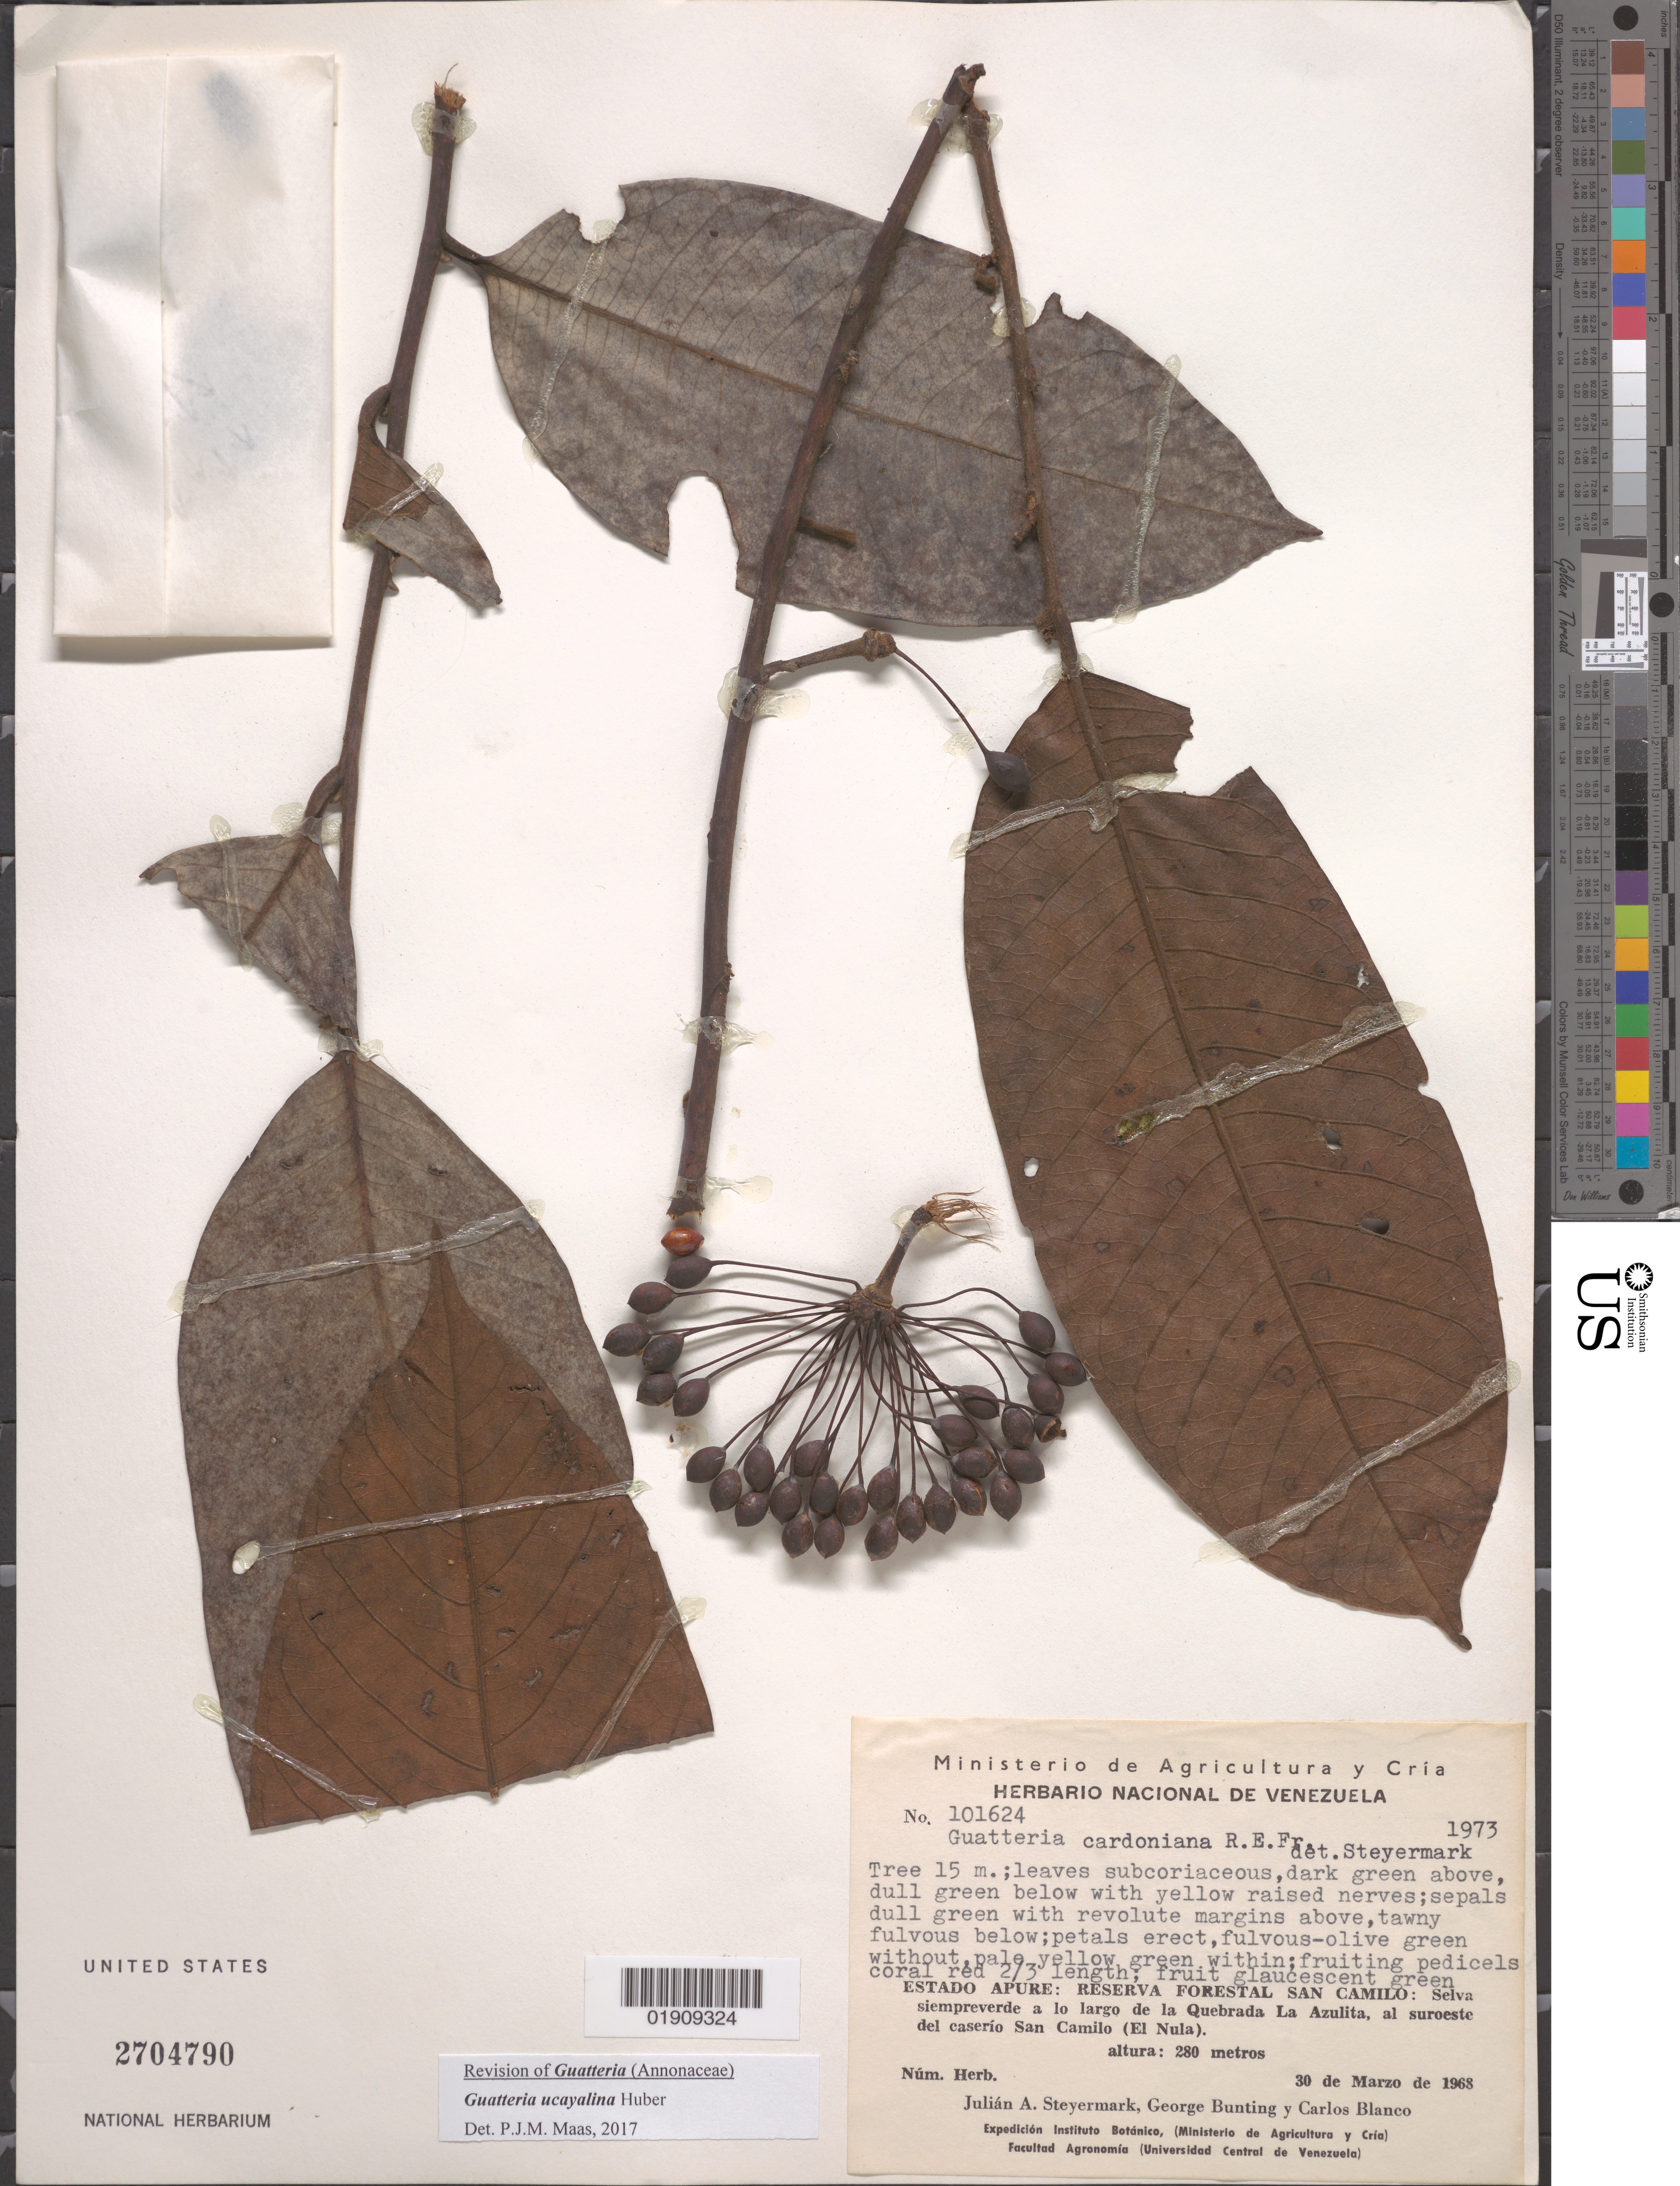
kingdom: Plantae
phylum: Tracheophyta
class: Magnoliopsida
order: Magnoliales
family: Annonaceae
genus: Guatteria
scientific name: Guatteria ucayalina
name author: Huber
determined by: Maas, P. J.; Maas van de Kamer, H.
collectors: J. Steyermark, G. S. Bunting & C. A. Blanco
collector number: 101624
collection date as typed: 30 Mar 1968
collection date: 1968-03-30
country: Venezuela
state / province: Apure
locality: Reserva Forestal San Camilo, Selva siempreverde a lo largo de La Quebrada La Azulita, al SW del Caserio San Camilo (El Nula).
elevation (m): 280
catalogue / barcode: US 2704790